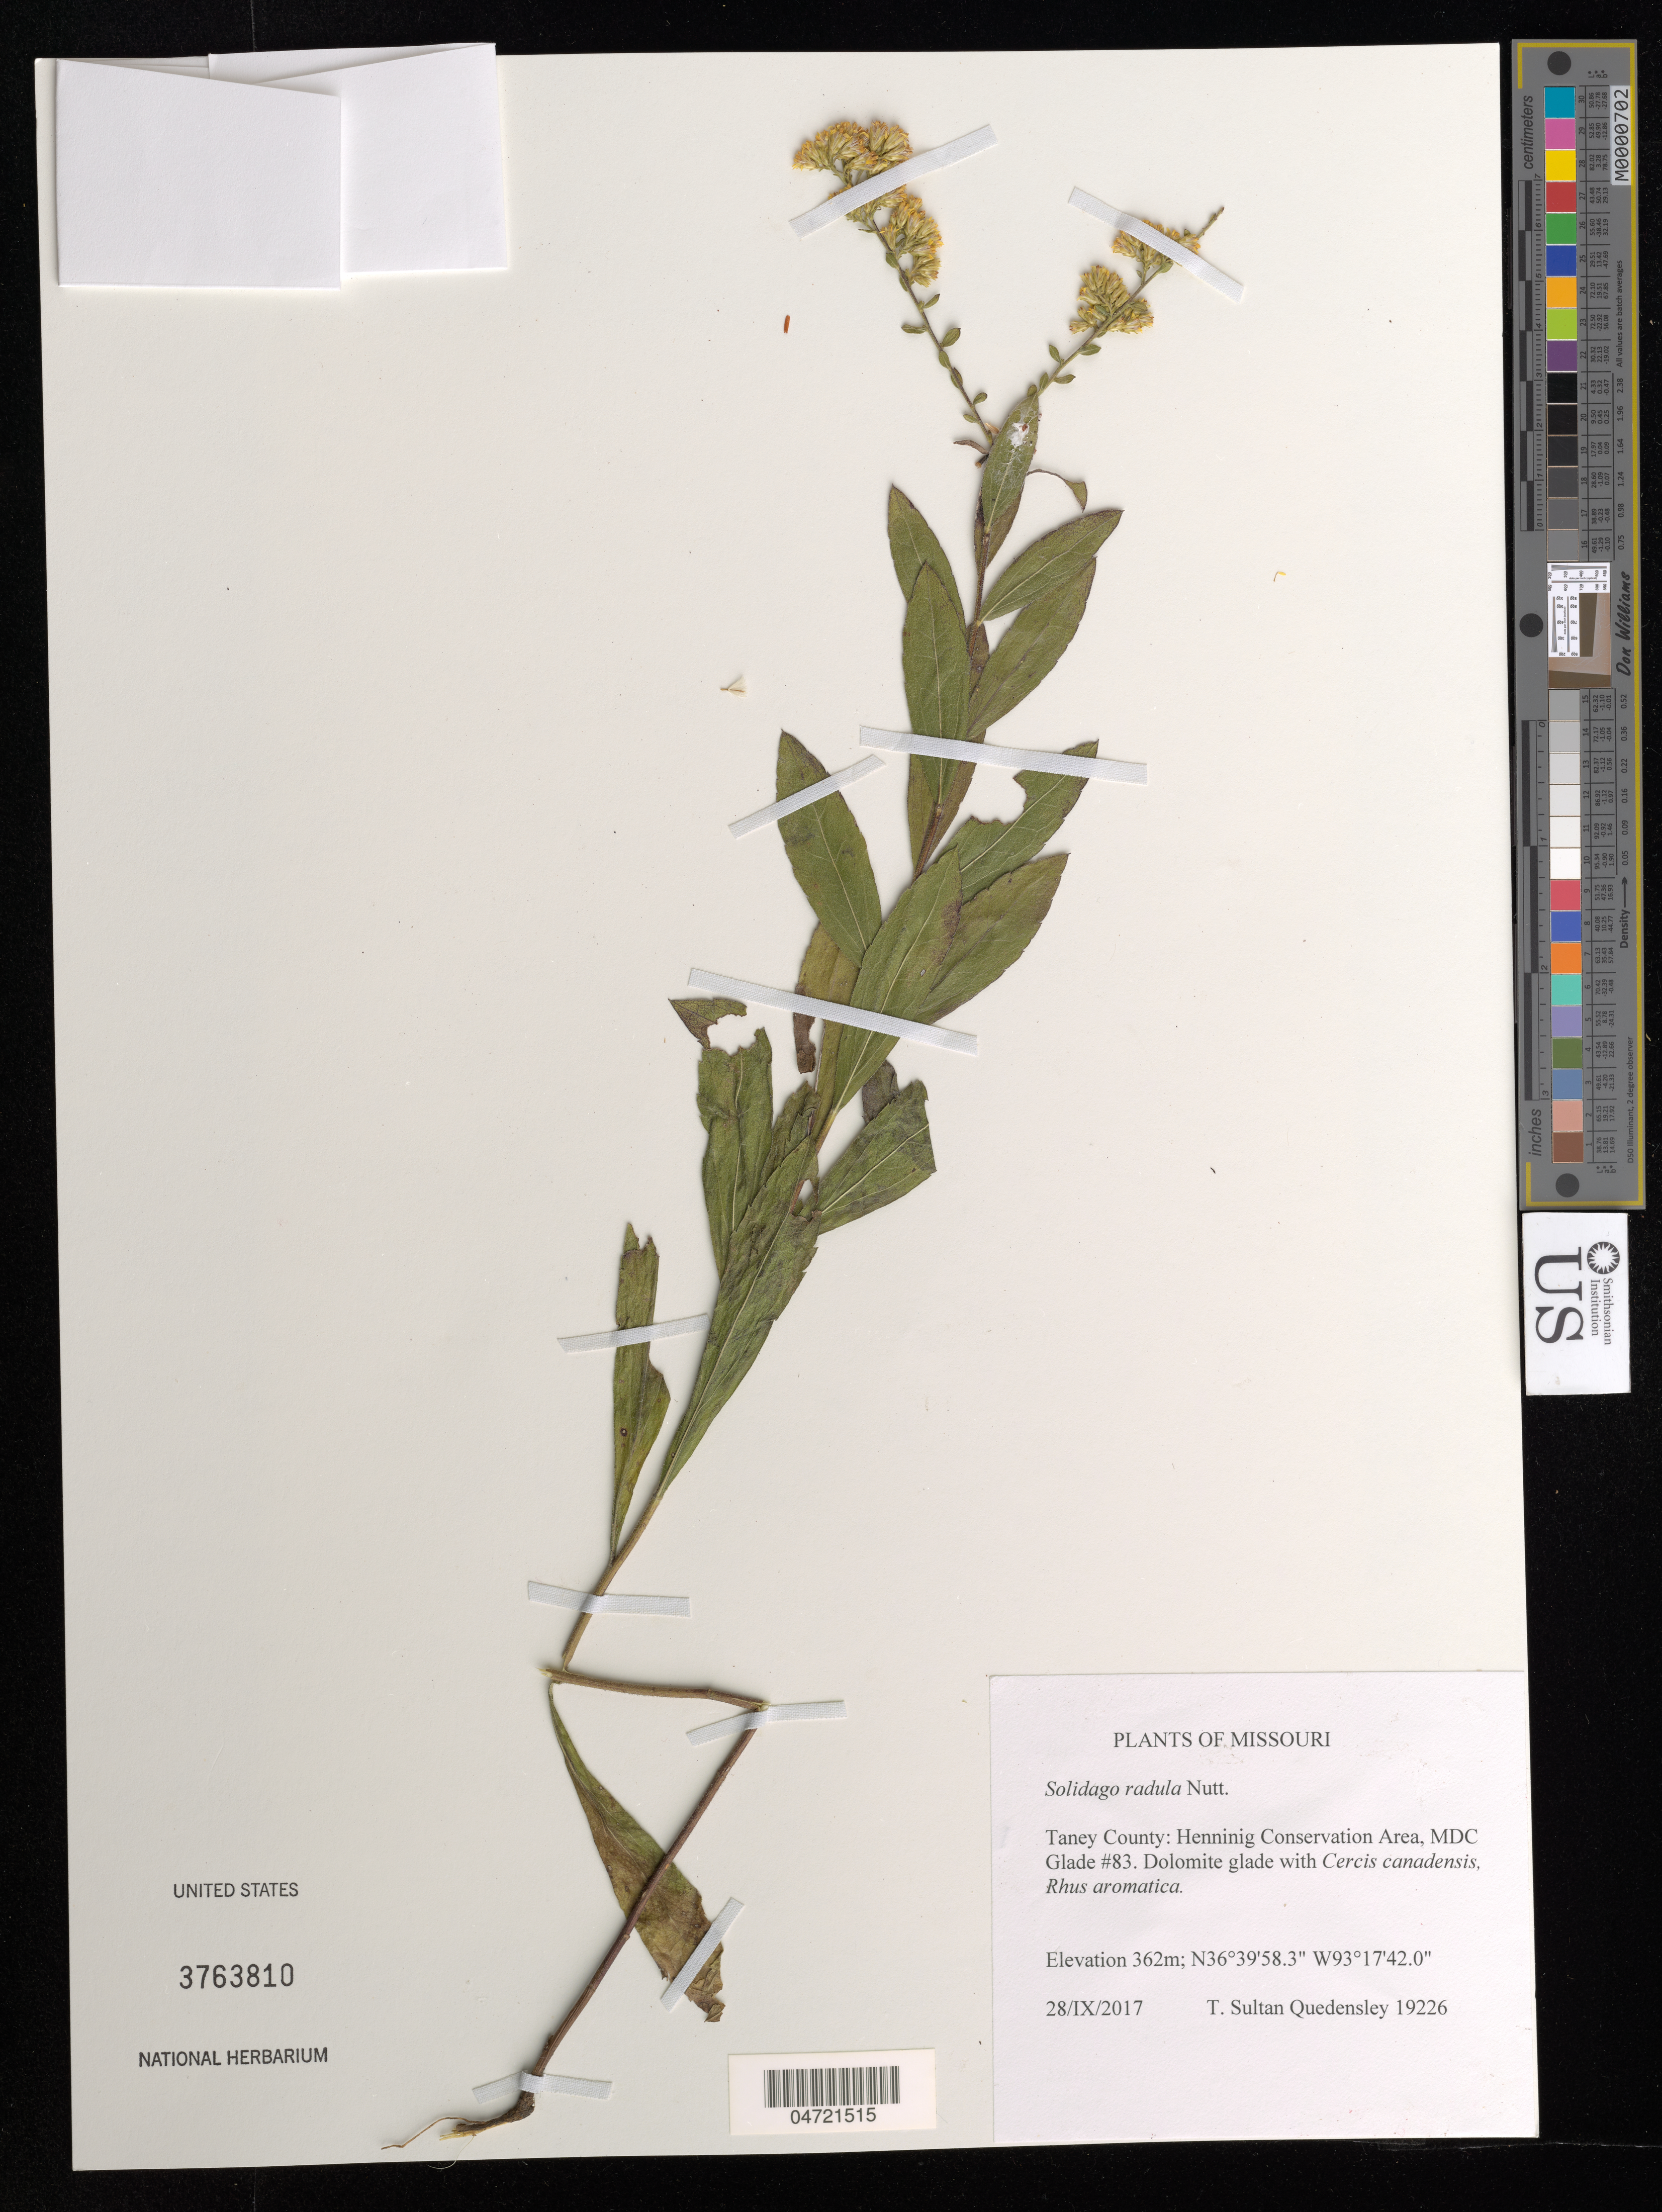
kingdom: Plantae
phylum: Tracheophyta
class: Magnoliopsida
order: Asterales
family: Asteraceae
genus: Solidago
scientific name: Solidago radula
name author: Nutt.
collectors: T. S. Quedensley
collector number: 19226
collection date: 2017-09-28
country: United States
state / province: Missouri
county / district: Taney County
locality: Henninig Conservation Area, MDC Glade #83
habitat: Dolomite glade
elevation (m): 362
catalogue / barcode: US 3763810